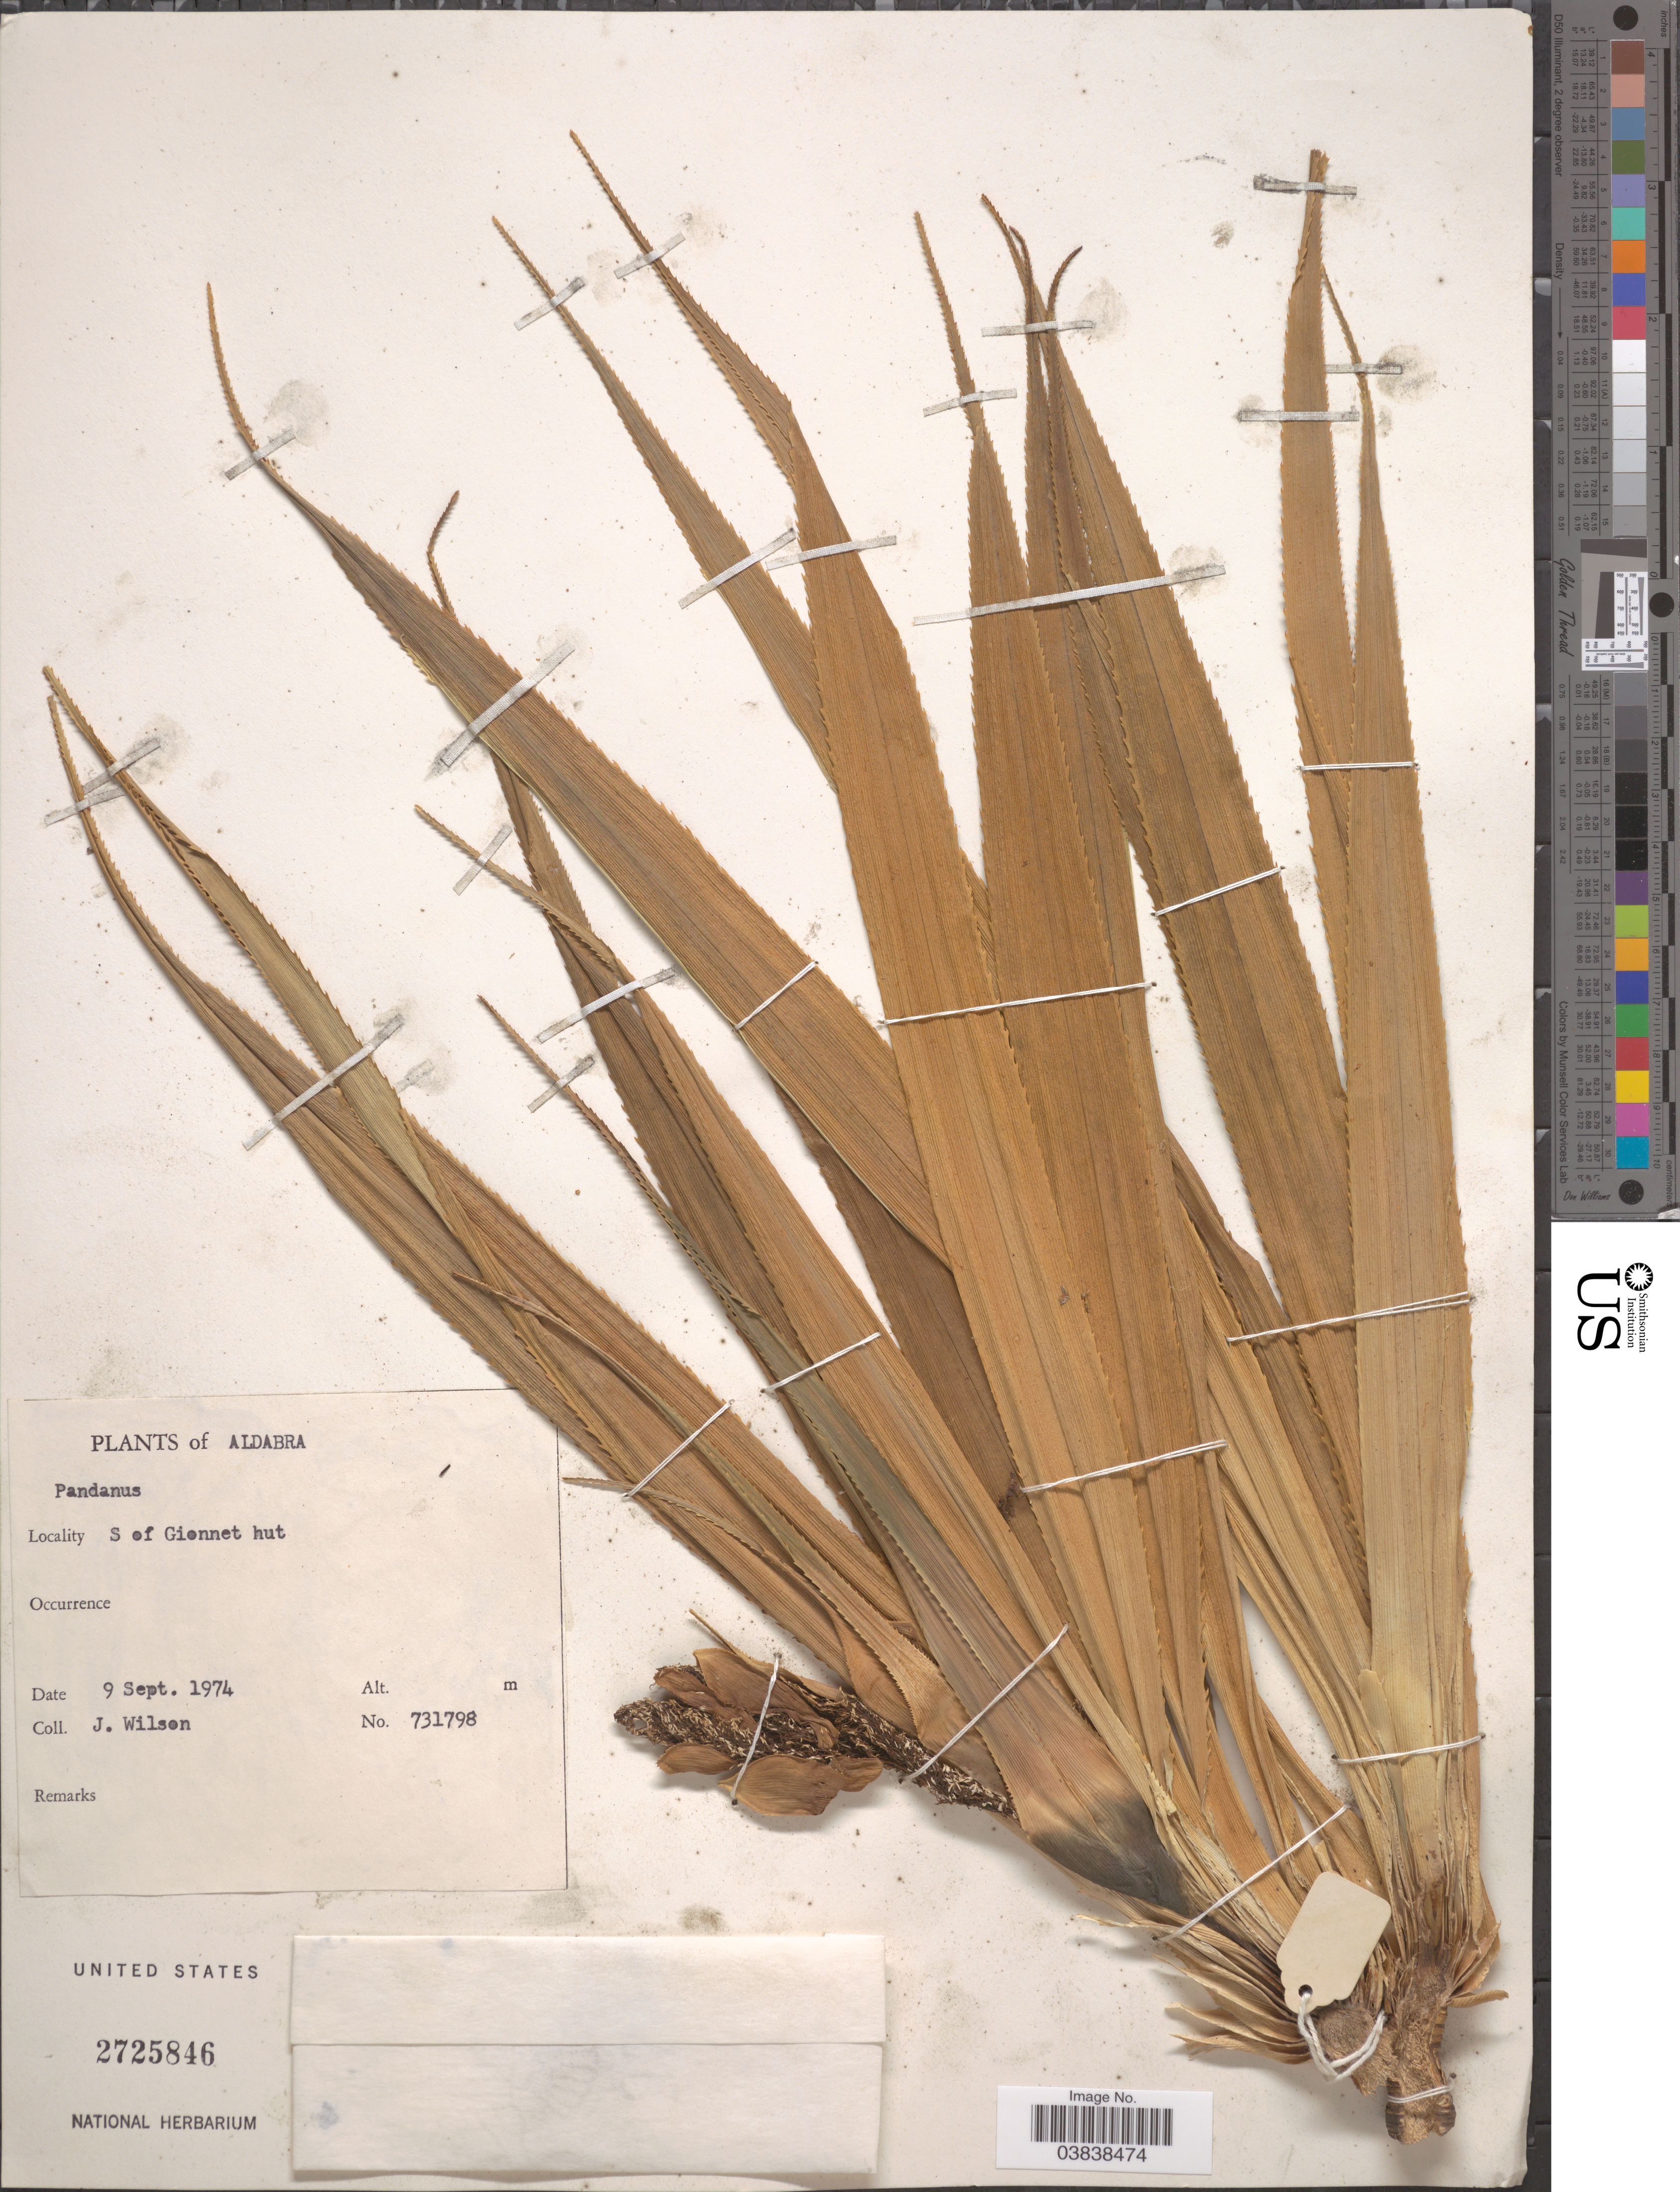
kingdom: Plantae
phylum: Tracheophyta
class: Liliopsida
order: Pandanales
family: Pandanaceae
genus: Pandanus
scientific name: Pandanus sp.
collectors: J. Wilson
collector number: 731798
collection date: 1974-09-09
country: Seychelles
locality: Aldabra. S of Gionnet hut.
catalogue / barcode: US 2725846